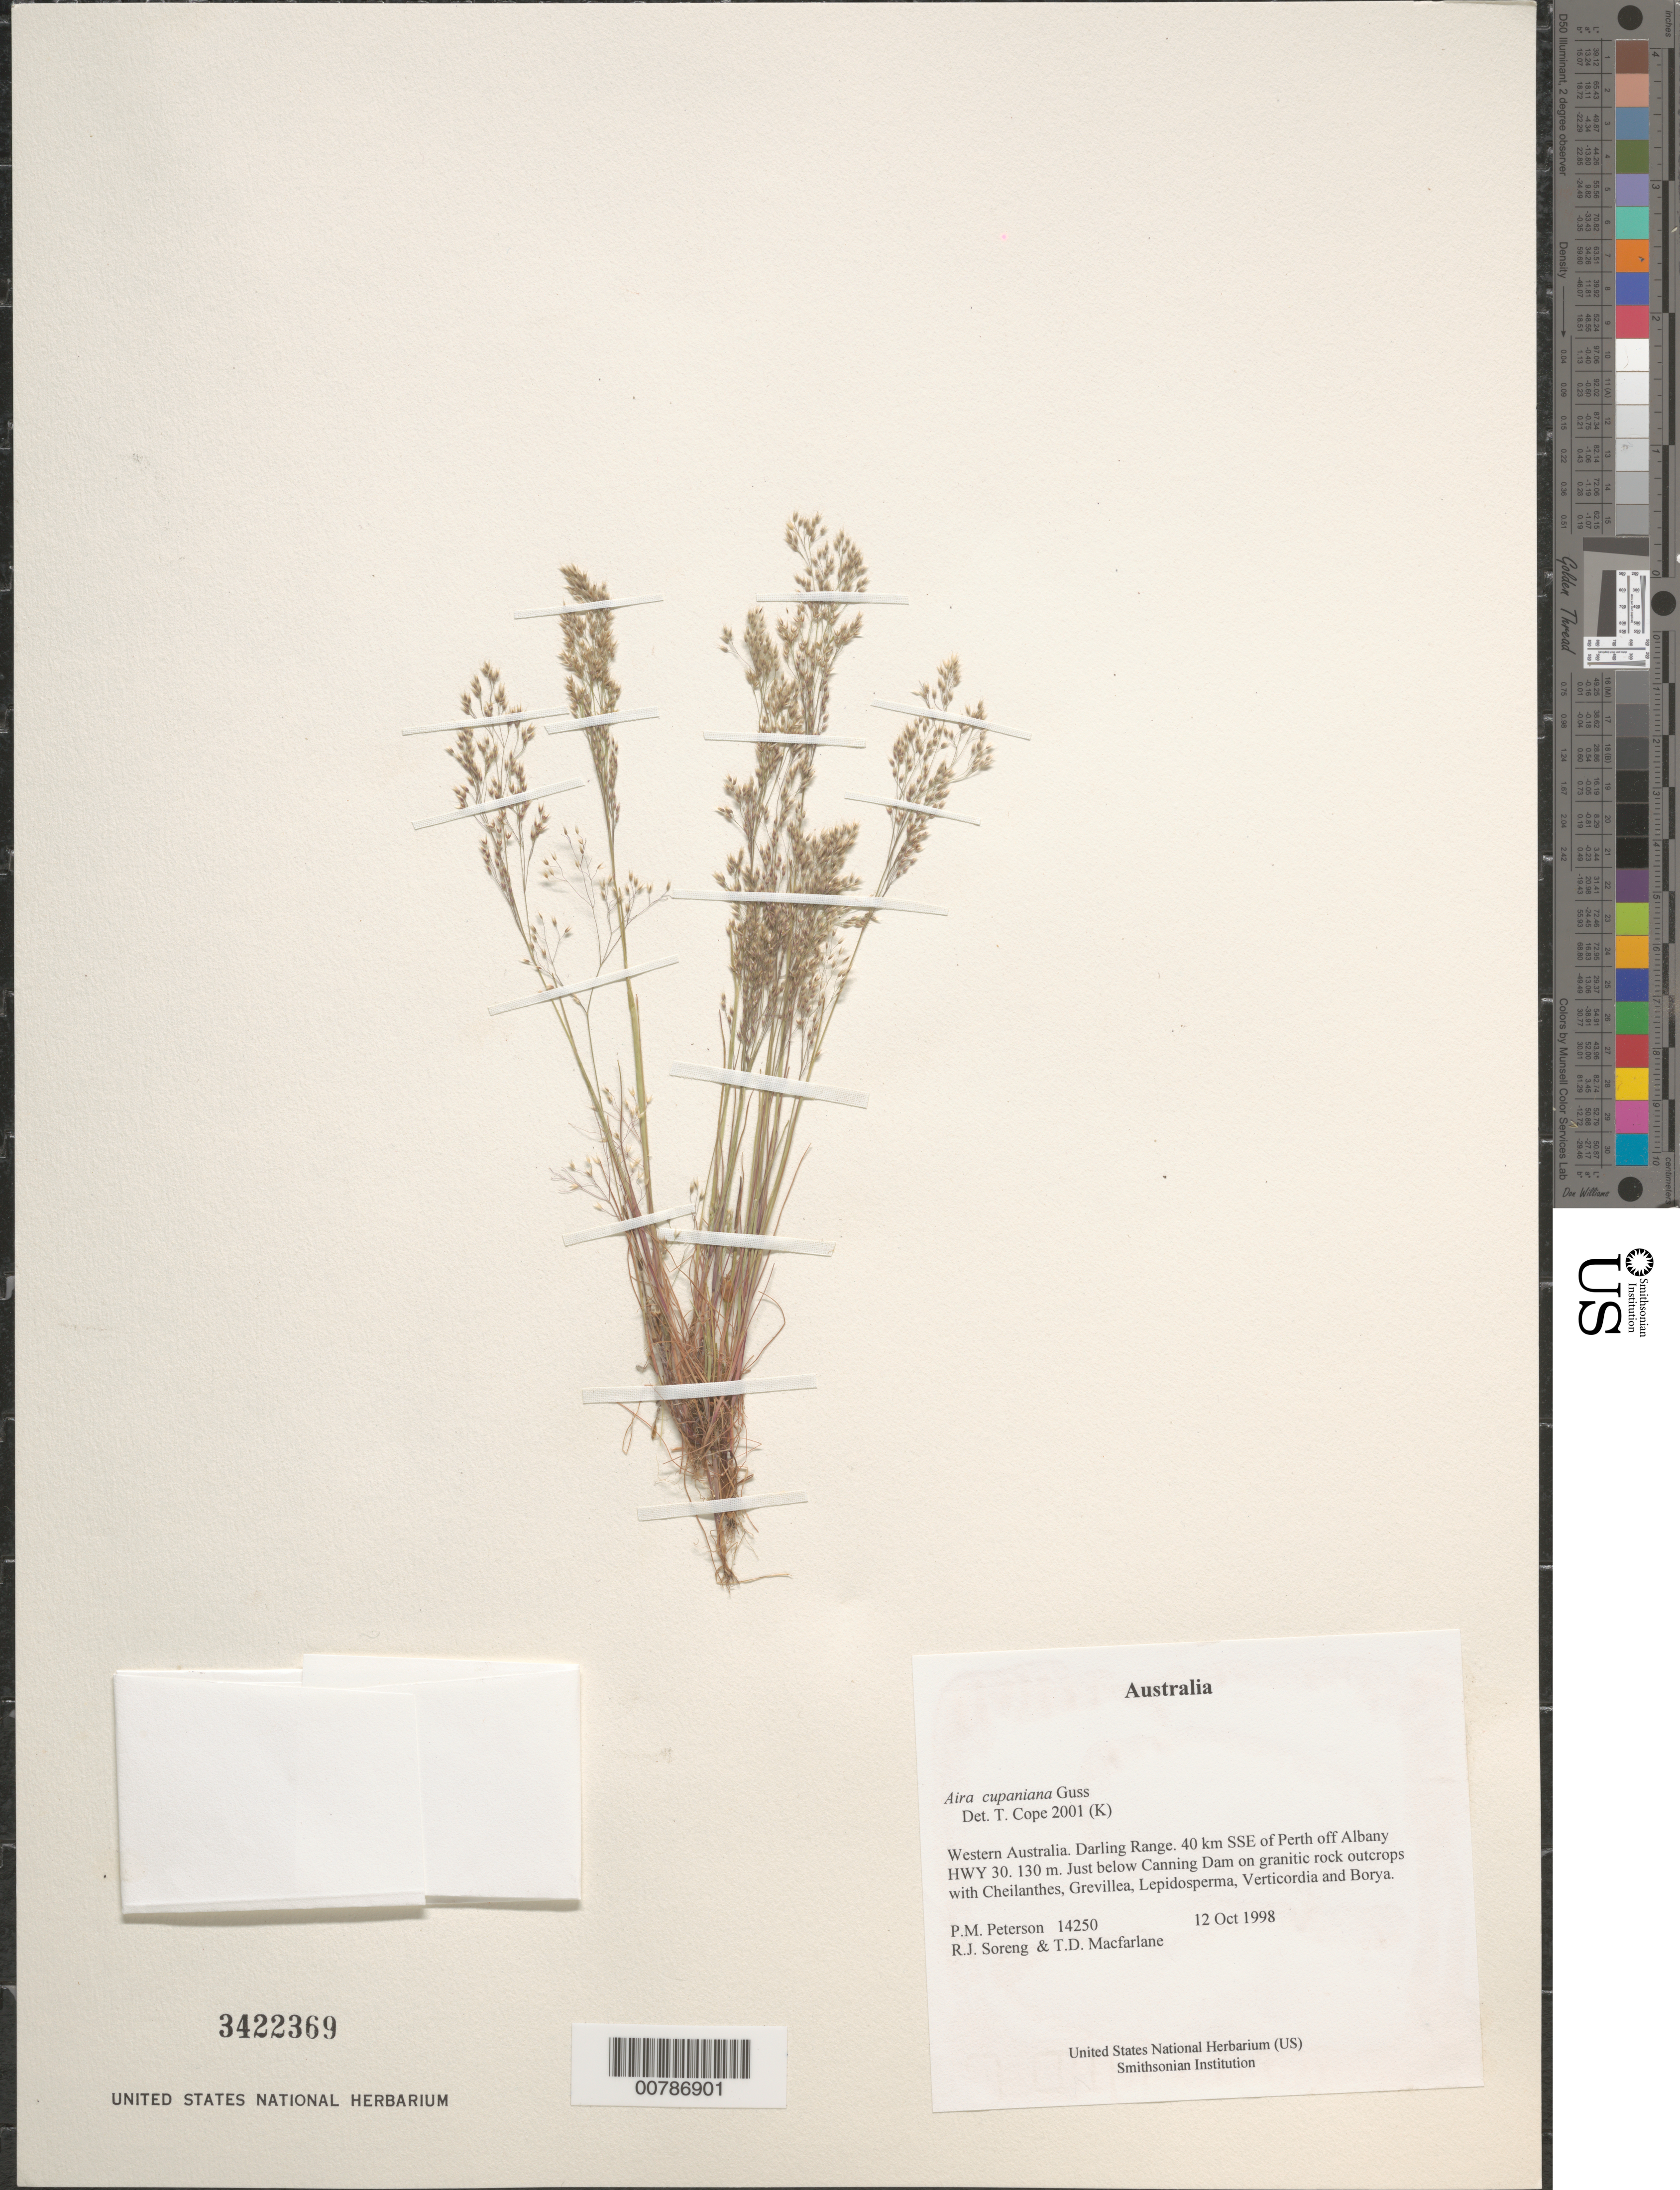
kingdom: Plantae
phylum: Tracheophyta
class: Liliopsida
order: Poales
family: Poaceae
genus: Aira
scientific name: Aira cupaniana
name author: Gussone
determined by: Cope, T. A.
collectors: P. M. Peterson, R. J. Soreng & T. Macfarlane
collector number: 14250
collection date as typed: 12 Oct 1998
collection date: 1998-10-12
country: Australia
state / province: Western Australia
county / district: Darling Range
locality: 40 km SSE of Perth off Albany HWY 30.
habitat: Just below Canning Dam on granitic rock outcrops with Cheilanthes, Grevillea, Lepidosperma, Verticordia and Borya.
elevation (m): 130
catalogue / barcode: US 3422369